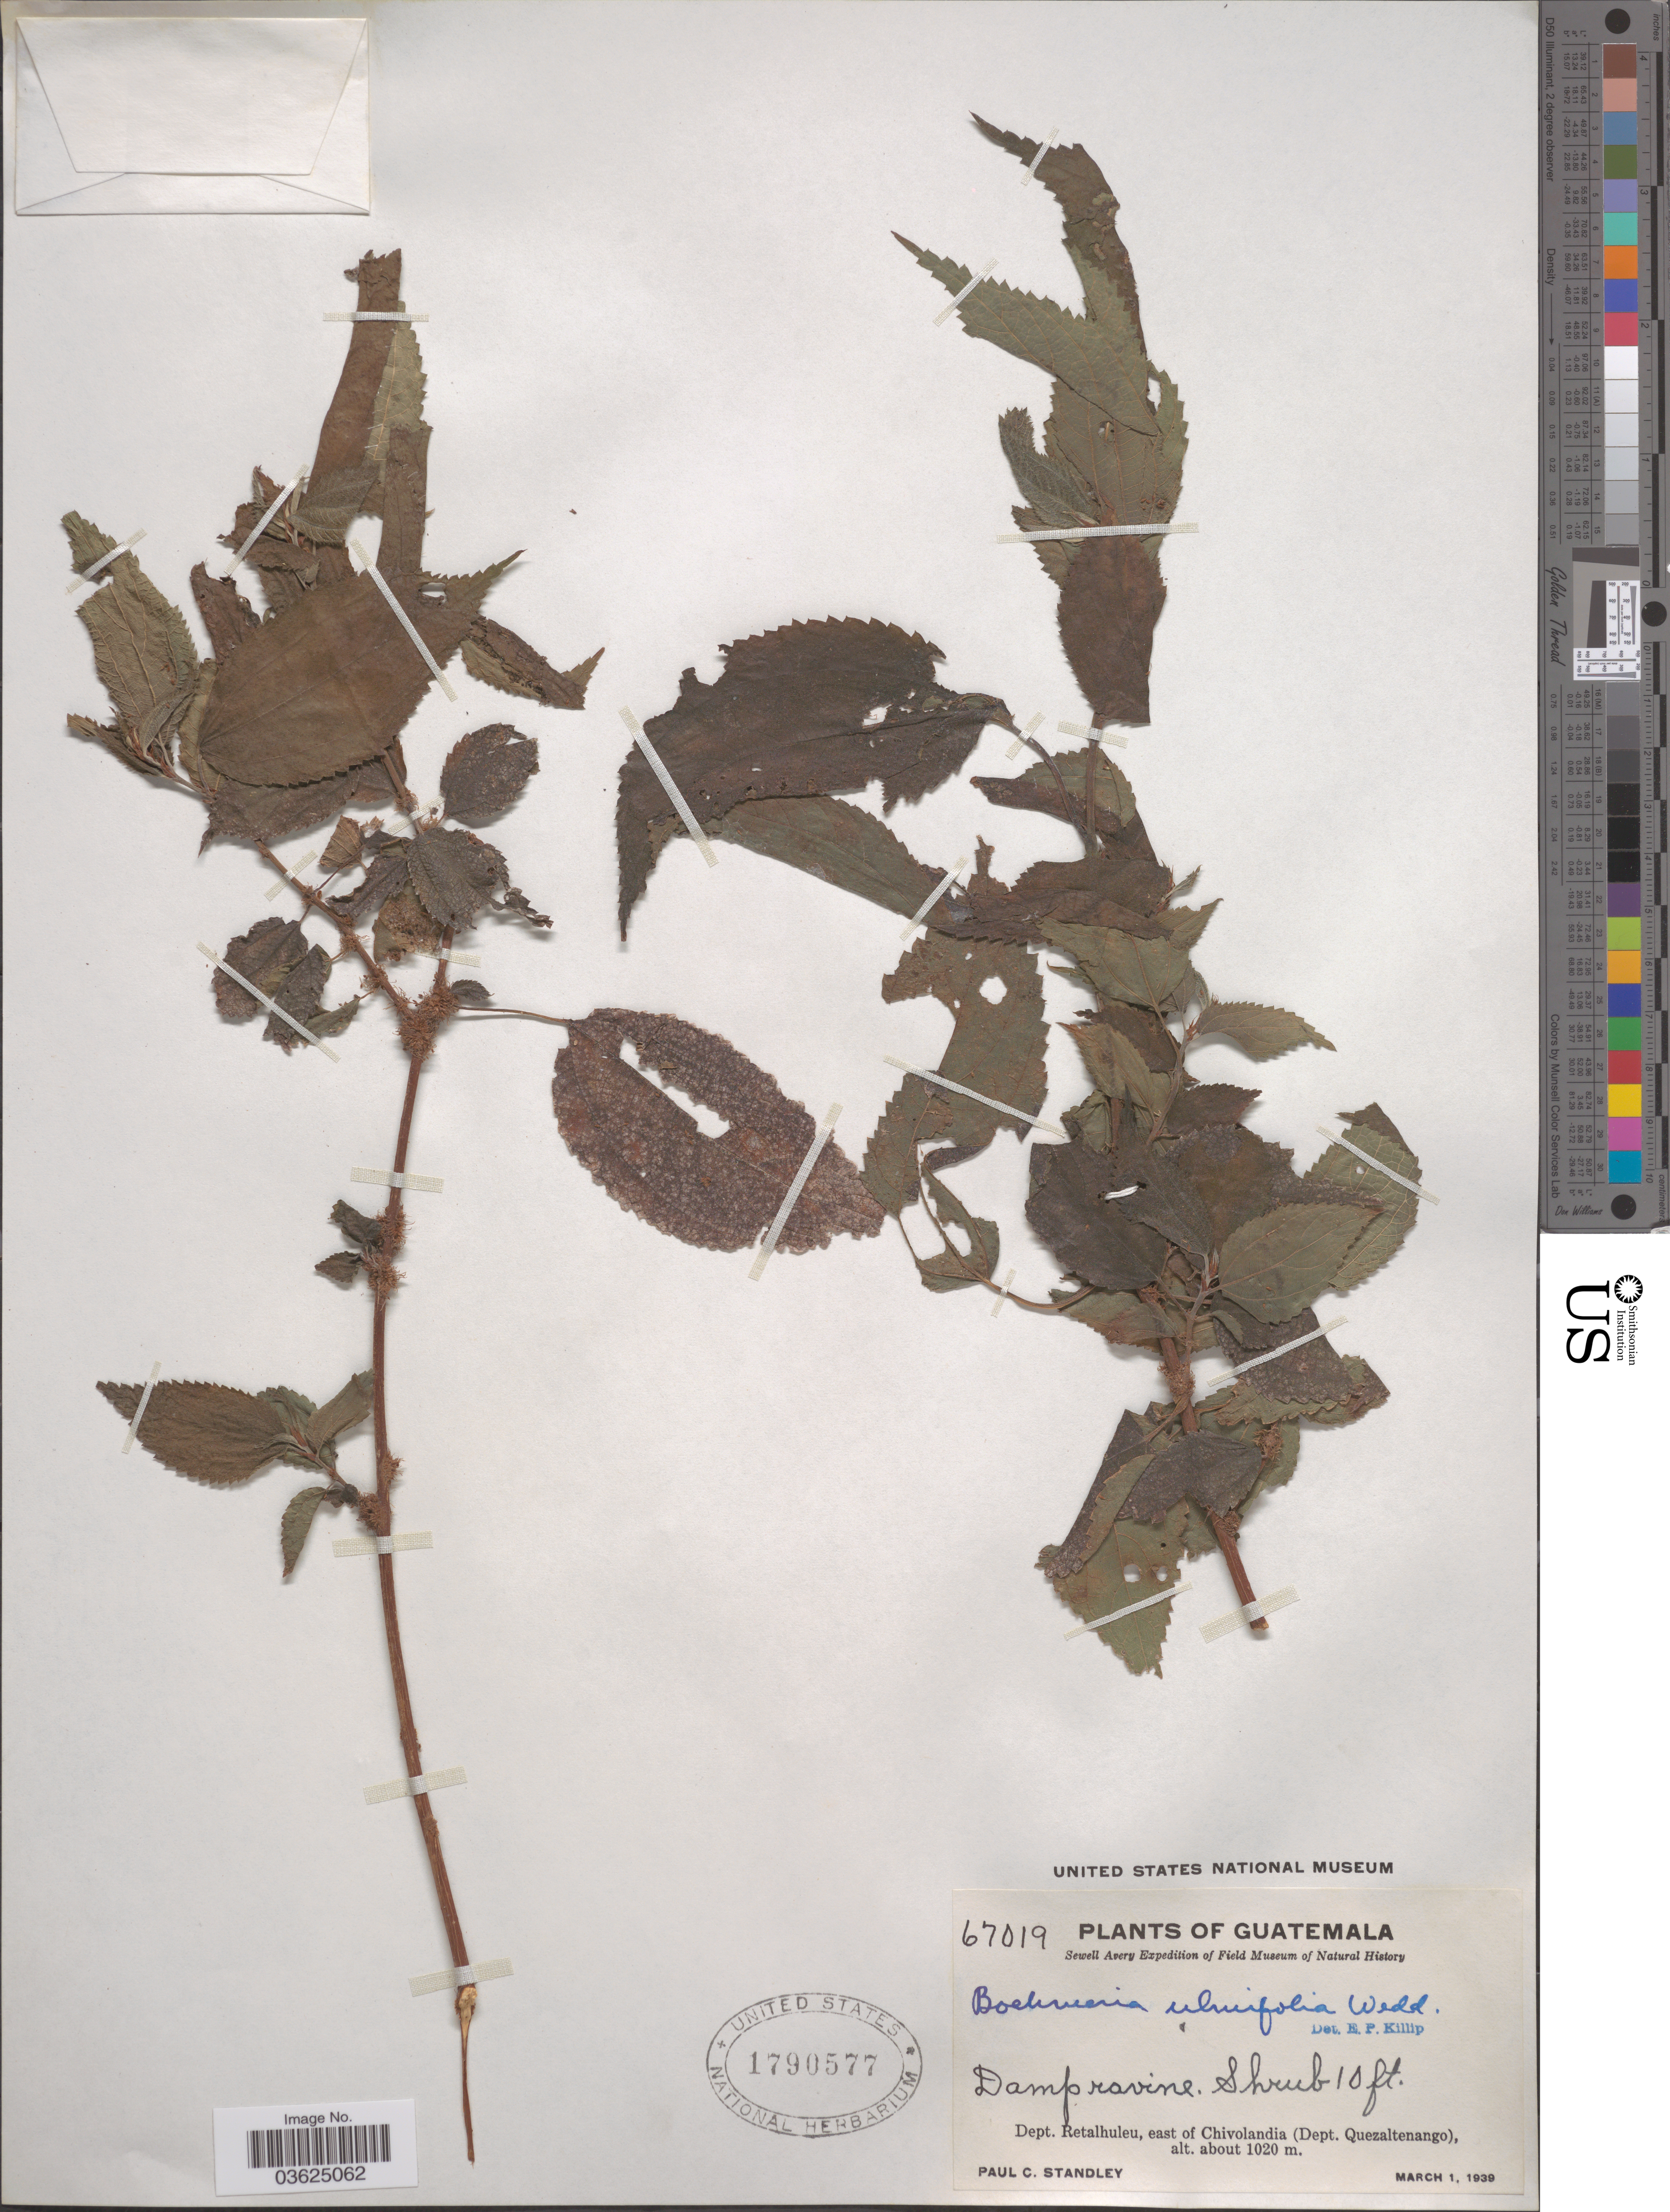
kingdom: Plantae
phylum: Tracheophyta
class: Magnoliopsida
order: Rosales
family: Urticaceae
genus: Boehmeria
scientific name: Boehmeria ulmifolia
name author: Wedd.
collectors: P. C. Standley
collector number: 67019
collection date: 1939-03-01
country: Guatemala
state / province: Retalhuleu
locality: Dept. Retalhuleu, east of Chivolandia (Dept. Quezaltenango).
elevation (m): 1020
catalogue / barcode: US 1790577